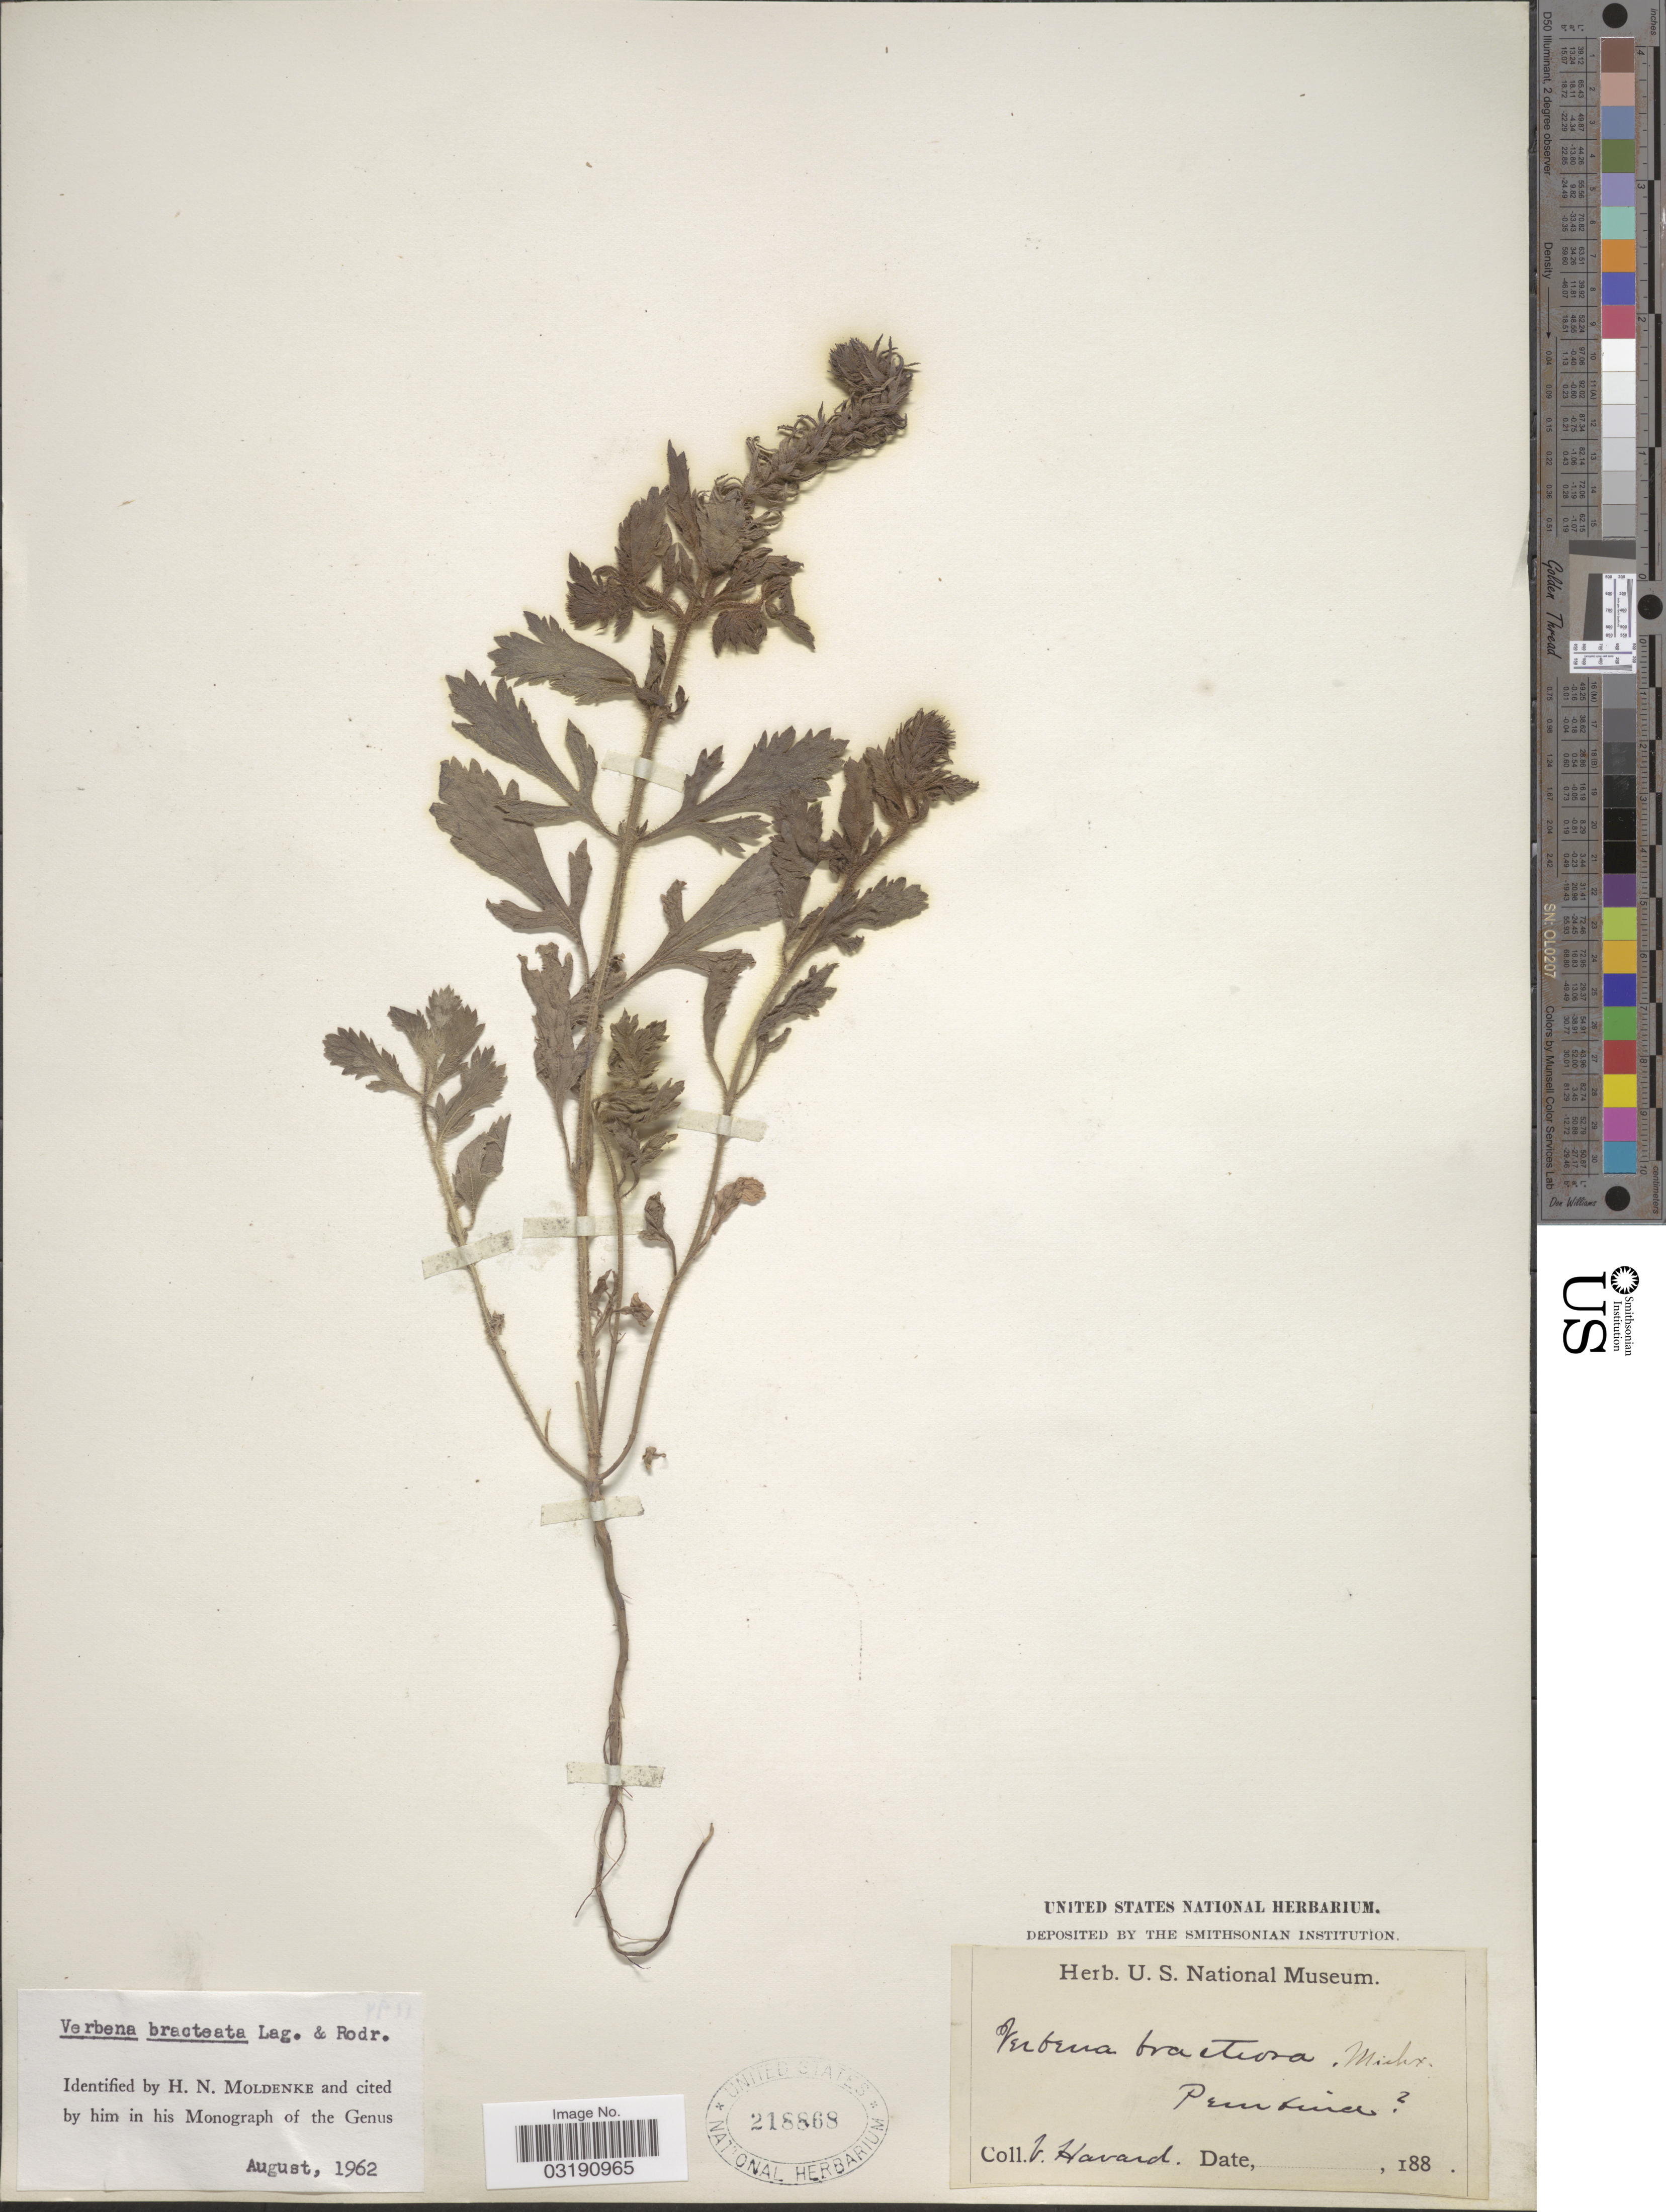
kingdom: Plantae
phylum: Tracheophyta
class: Magnoliopsida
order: Lamiales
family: Verbenaceae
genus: Verbena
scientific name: Verbena bracteata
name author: Cav. ex Lag. & Rodr.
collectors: V. Havard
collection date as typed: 188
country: United States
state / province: North Dakota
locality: Pembina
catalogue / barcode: US 218868